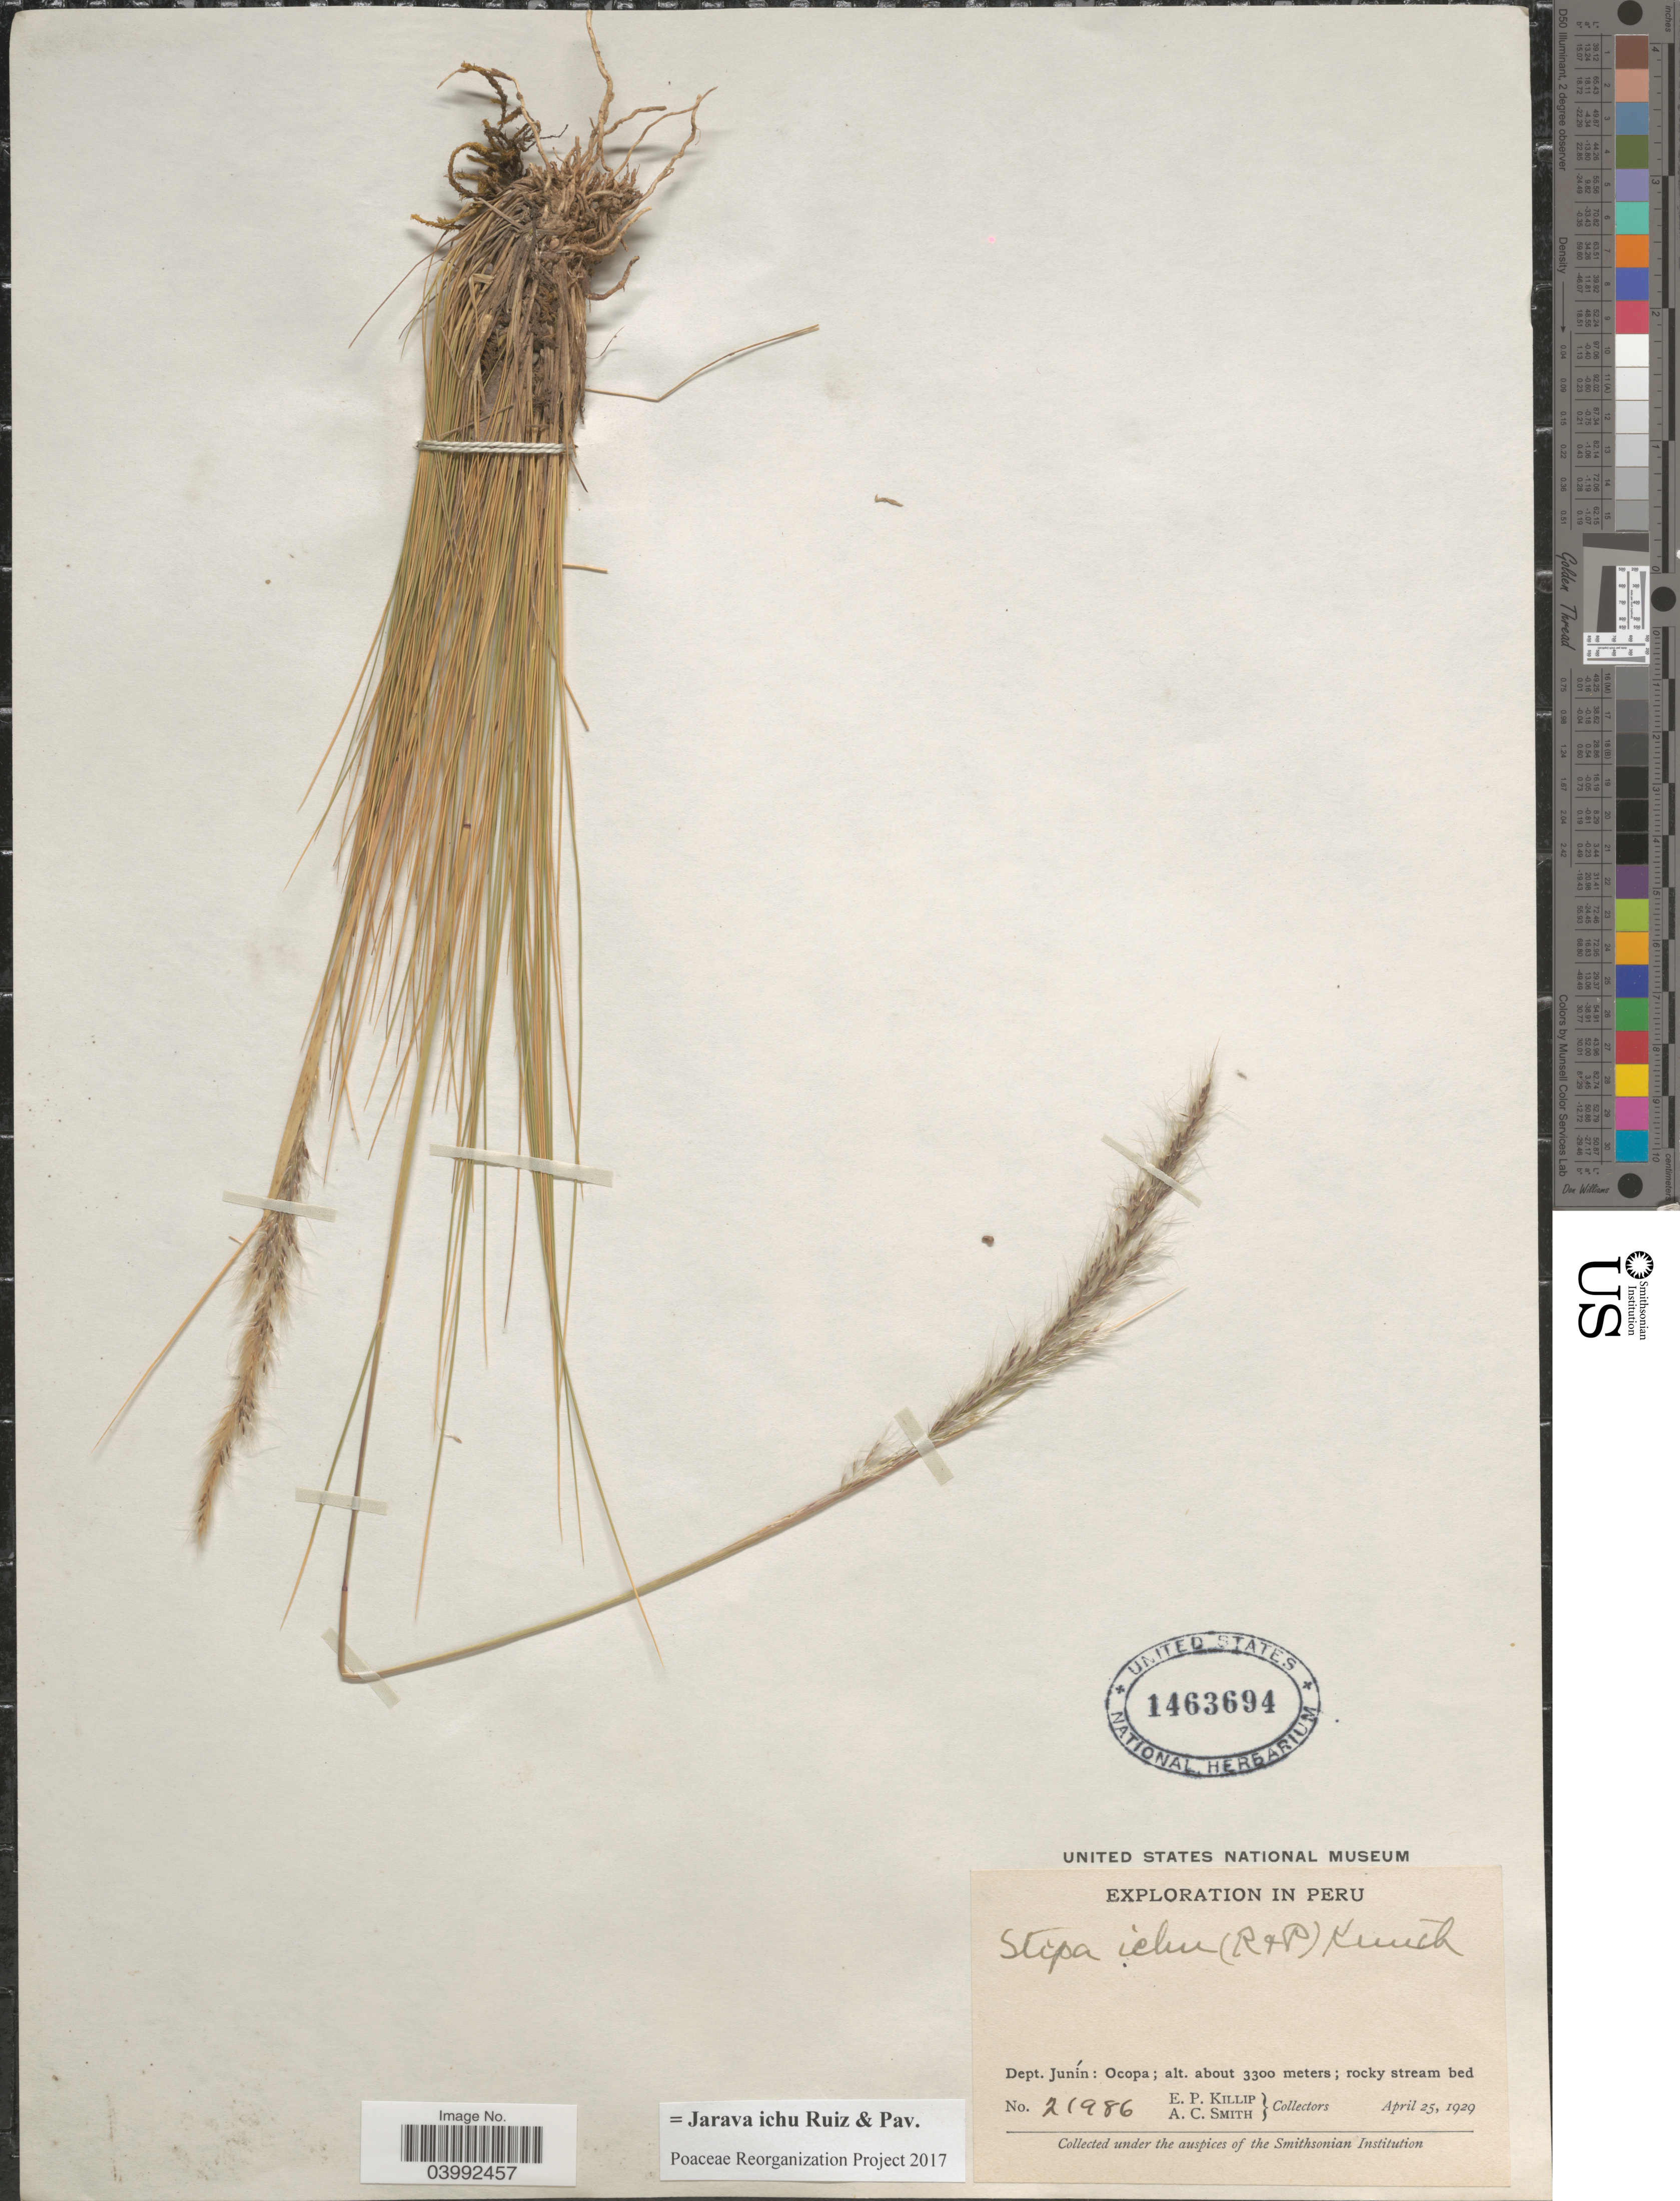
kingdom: Plantae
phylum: Tracheophyta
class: Liliopsida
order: Poales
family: Poaceae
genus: Jarava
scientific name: Jarava ichu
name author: Ruiz & Pav.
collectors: E. P. Killip & A. C. Smith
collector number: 21986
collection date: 1929-04-25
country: Peru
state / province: Junín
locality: Dept. Junín: Ocopa.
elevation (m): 3300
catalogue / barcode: US 1463694